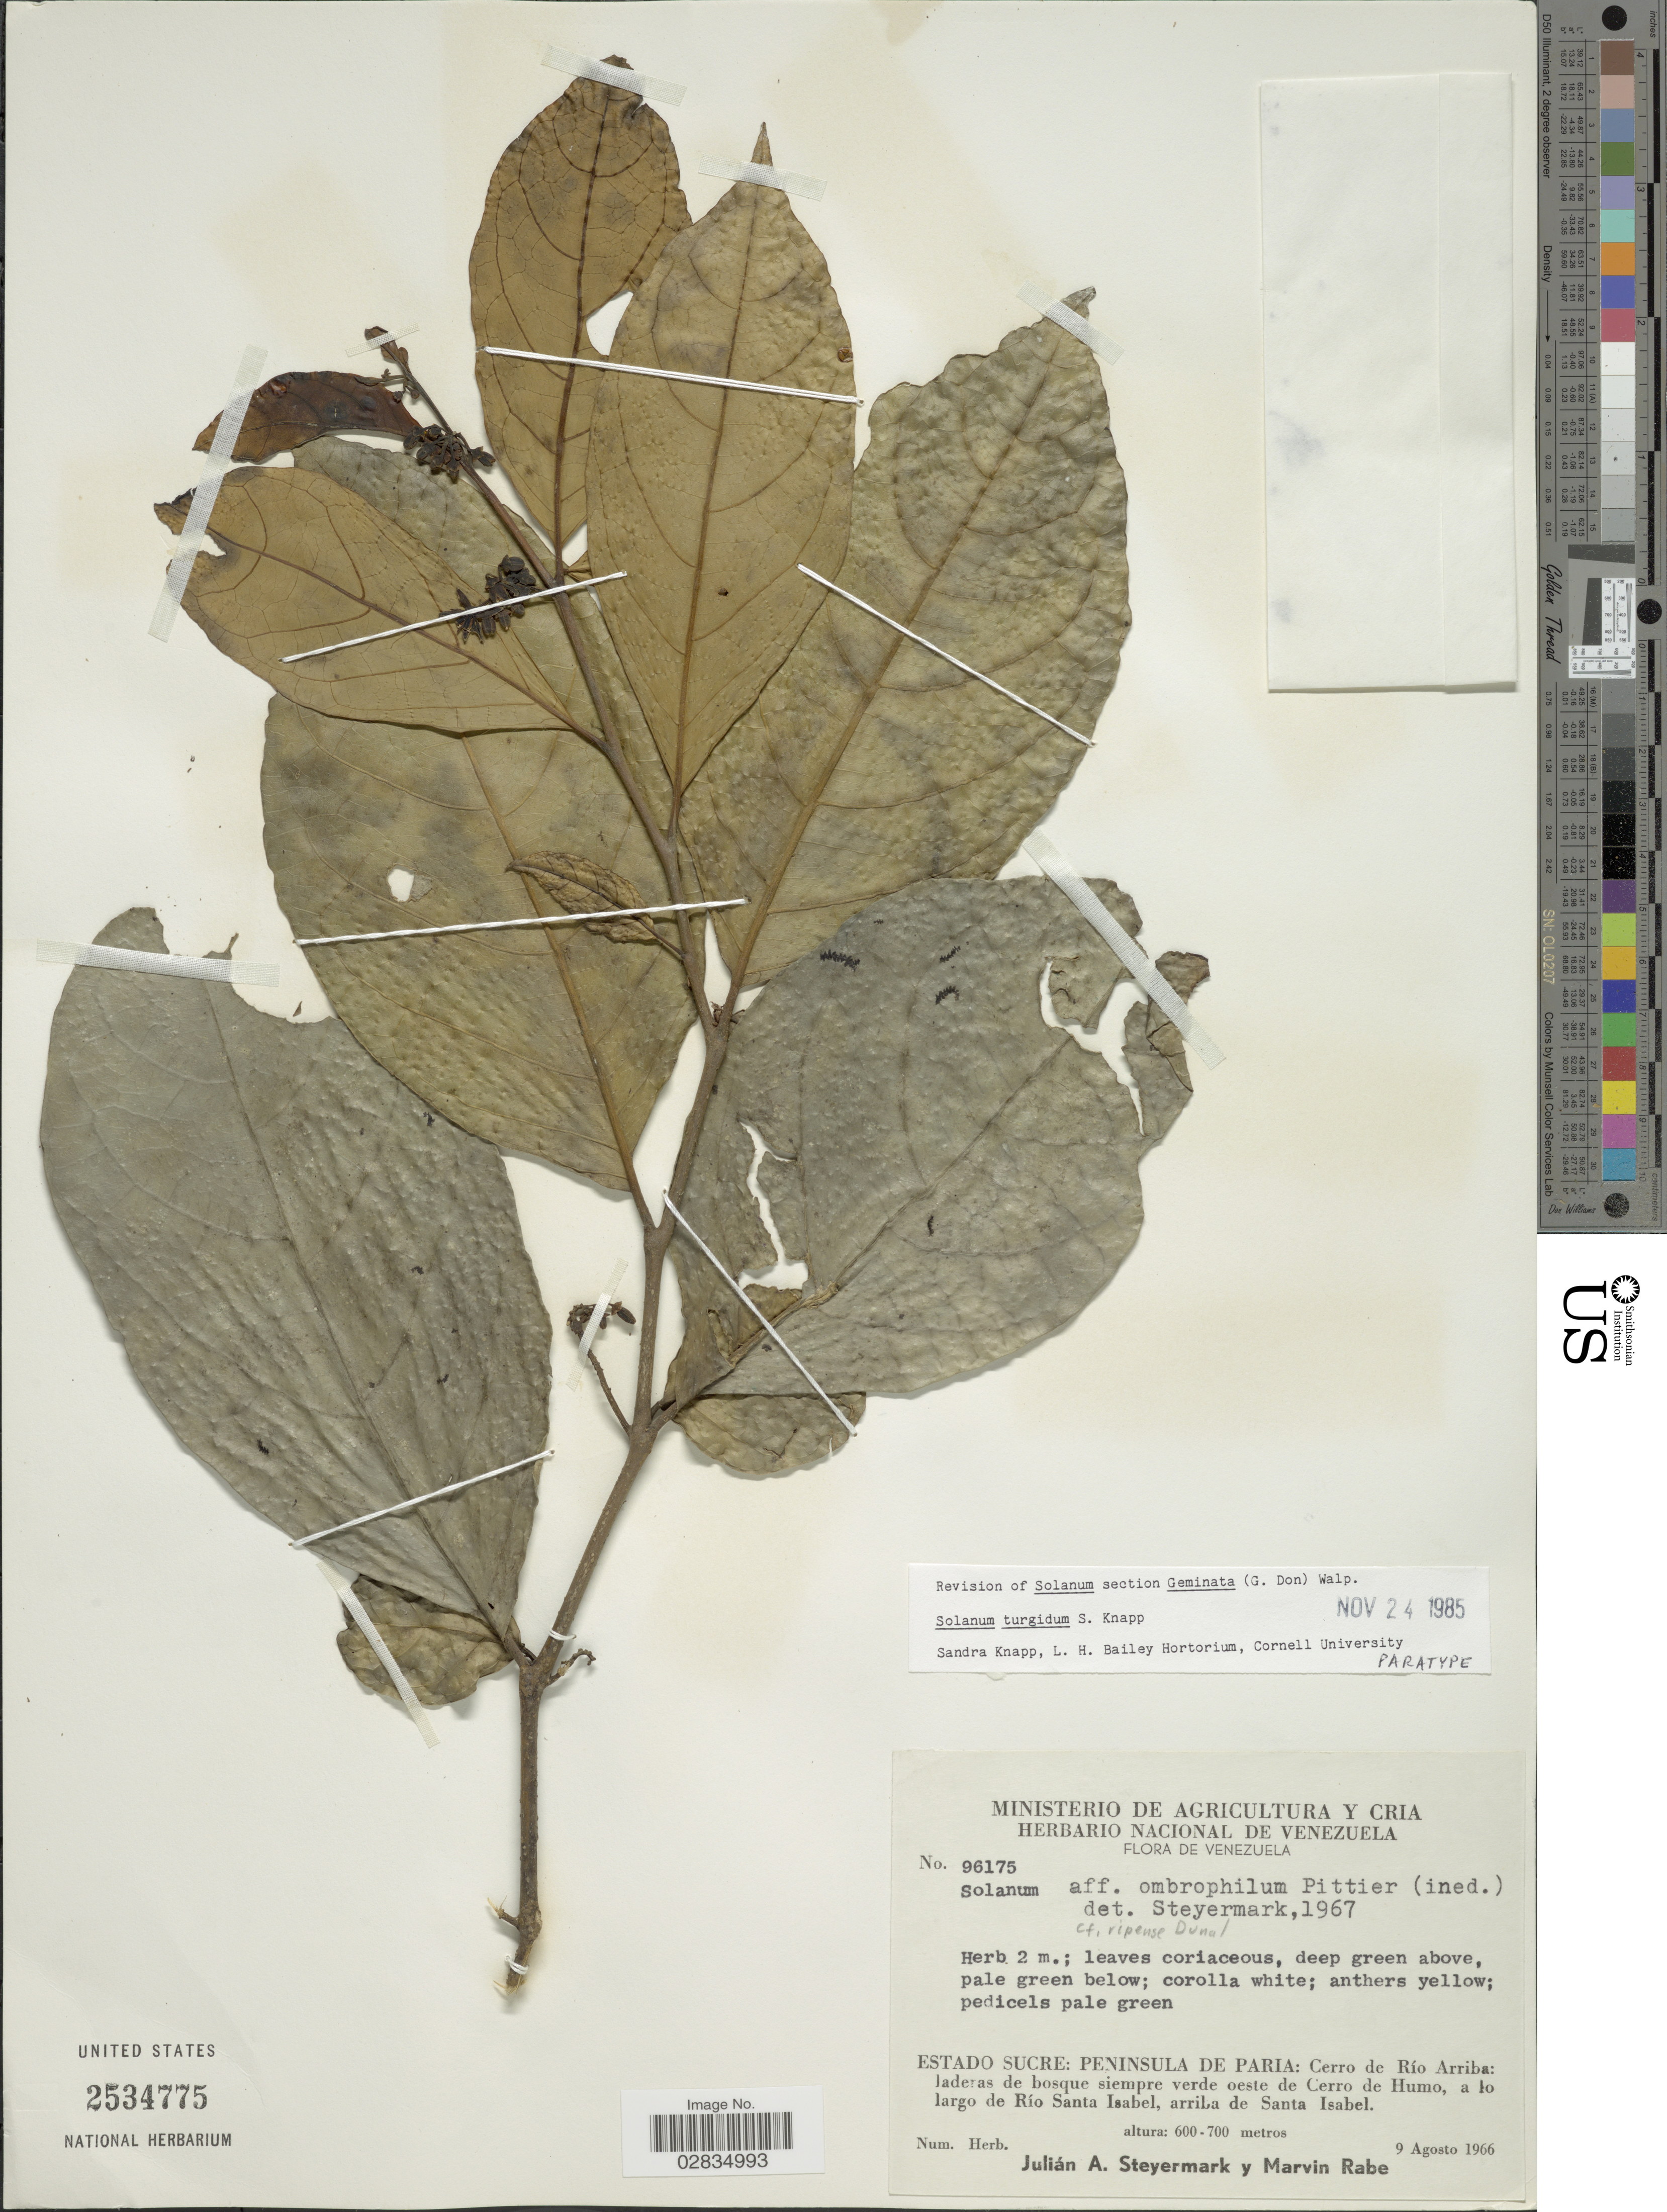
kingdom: Plantae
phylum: Tracheophyta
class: Magnoliopsida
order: Solanales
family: Solanaceae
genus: Solanum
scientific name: Solanum turgidum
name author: S. Knapp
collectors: J. Steyermark & M. Rabe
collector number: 96175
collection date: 1966-08-09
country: Venezuela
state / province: Sucre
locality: Peninsula de Paria: Cerro de Río Arriba: laderas de bosque siempre verde oeste de Cerro de Humo, a lo largo de Río Santa Isabel, arriba de Santa Isabel.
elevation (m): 600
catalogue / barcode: US 2534775